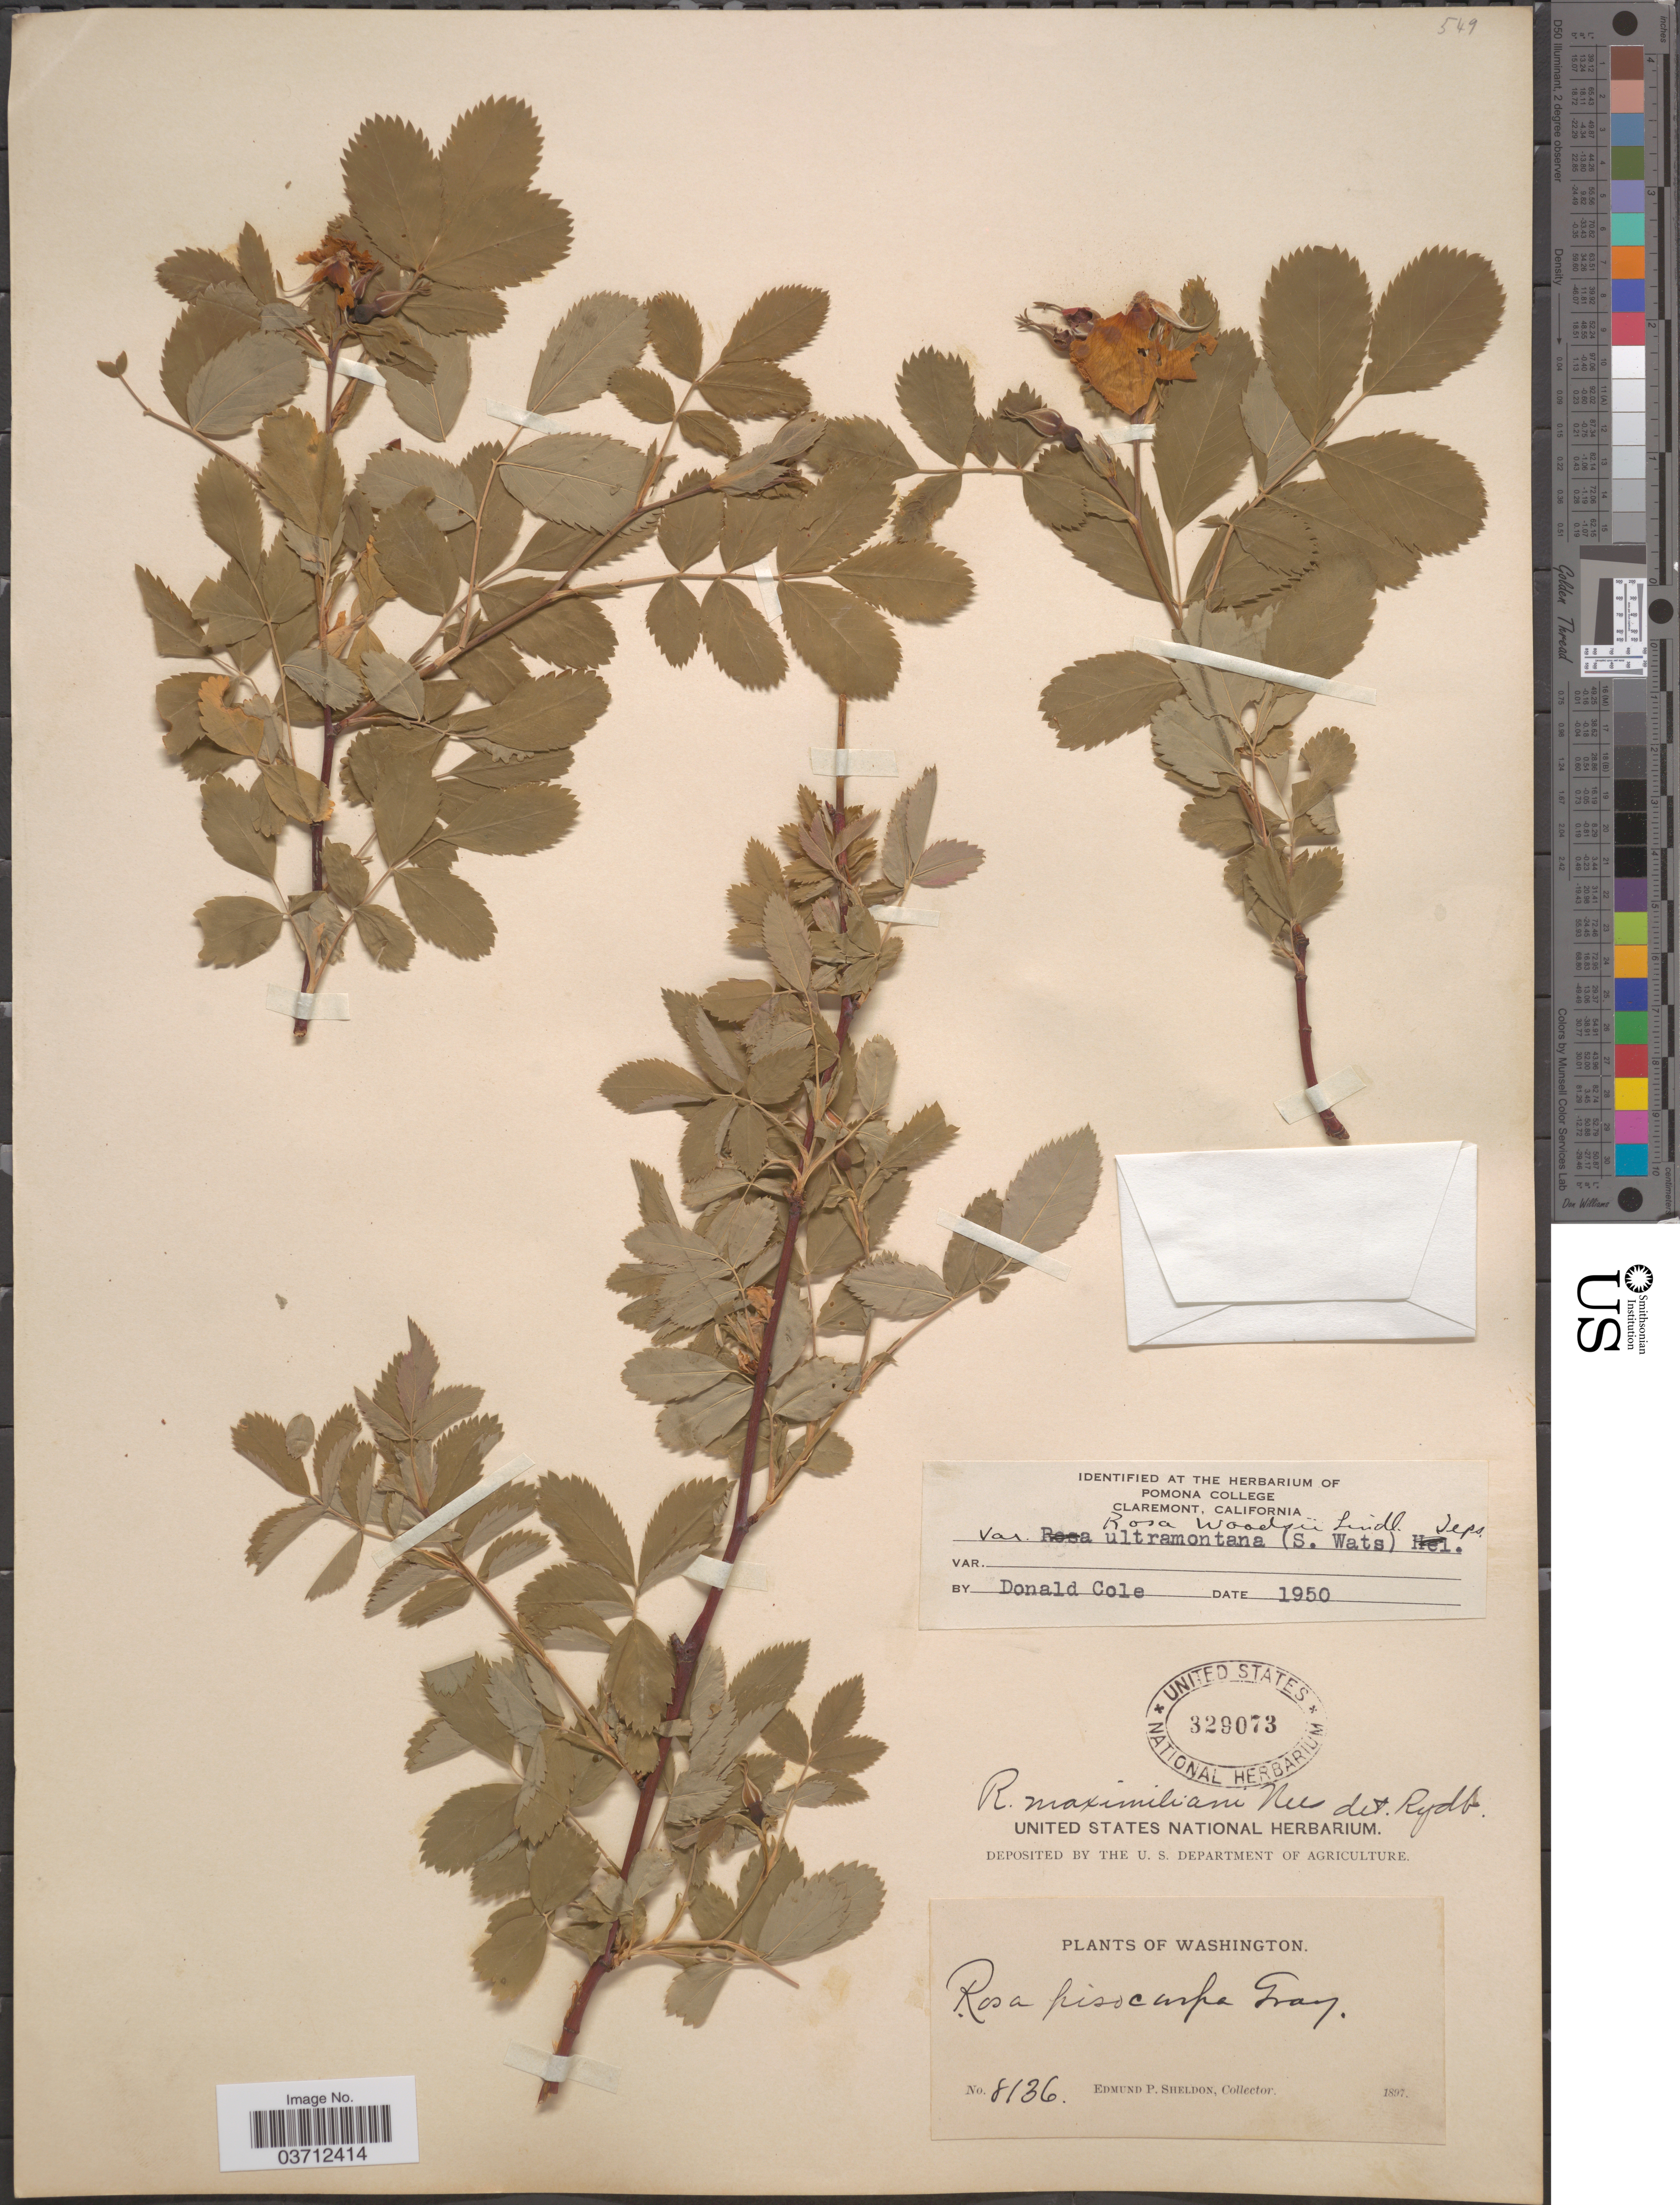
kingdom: Plantae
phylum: Tracheophyta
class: Magnoliopsida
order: Rosales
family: Rosaceae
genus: Rosa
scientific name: Rosa woodsii var. ultramontana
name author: Lindl.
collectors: E. P. Sheldon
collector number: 8136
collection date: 1897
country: United States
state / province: Washington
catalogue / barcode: US 329073